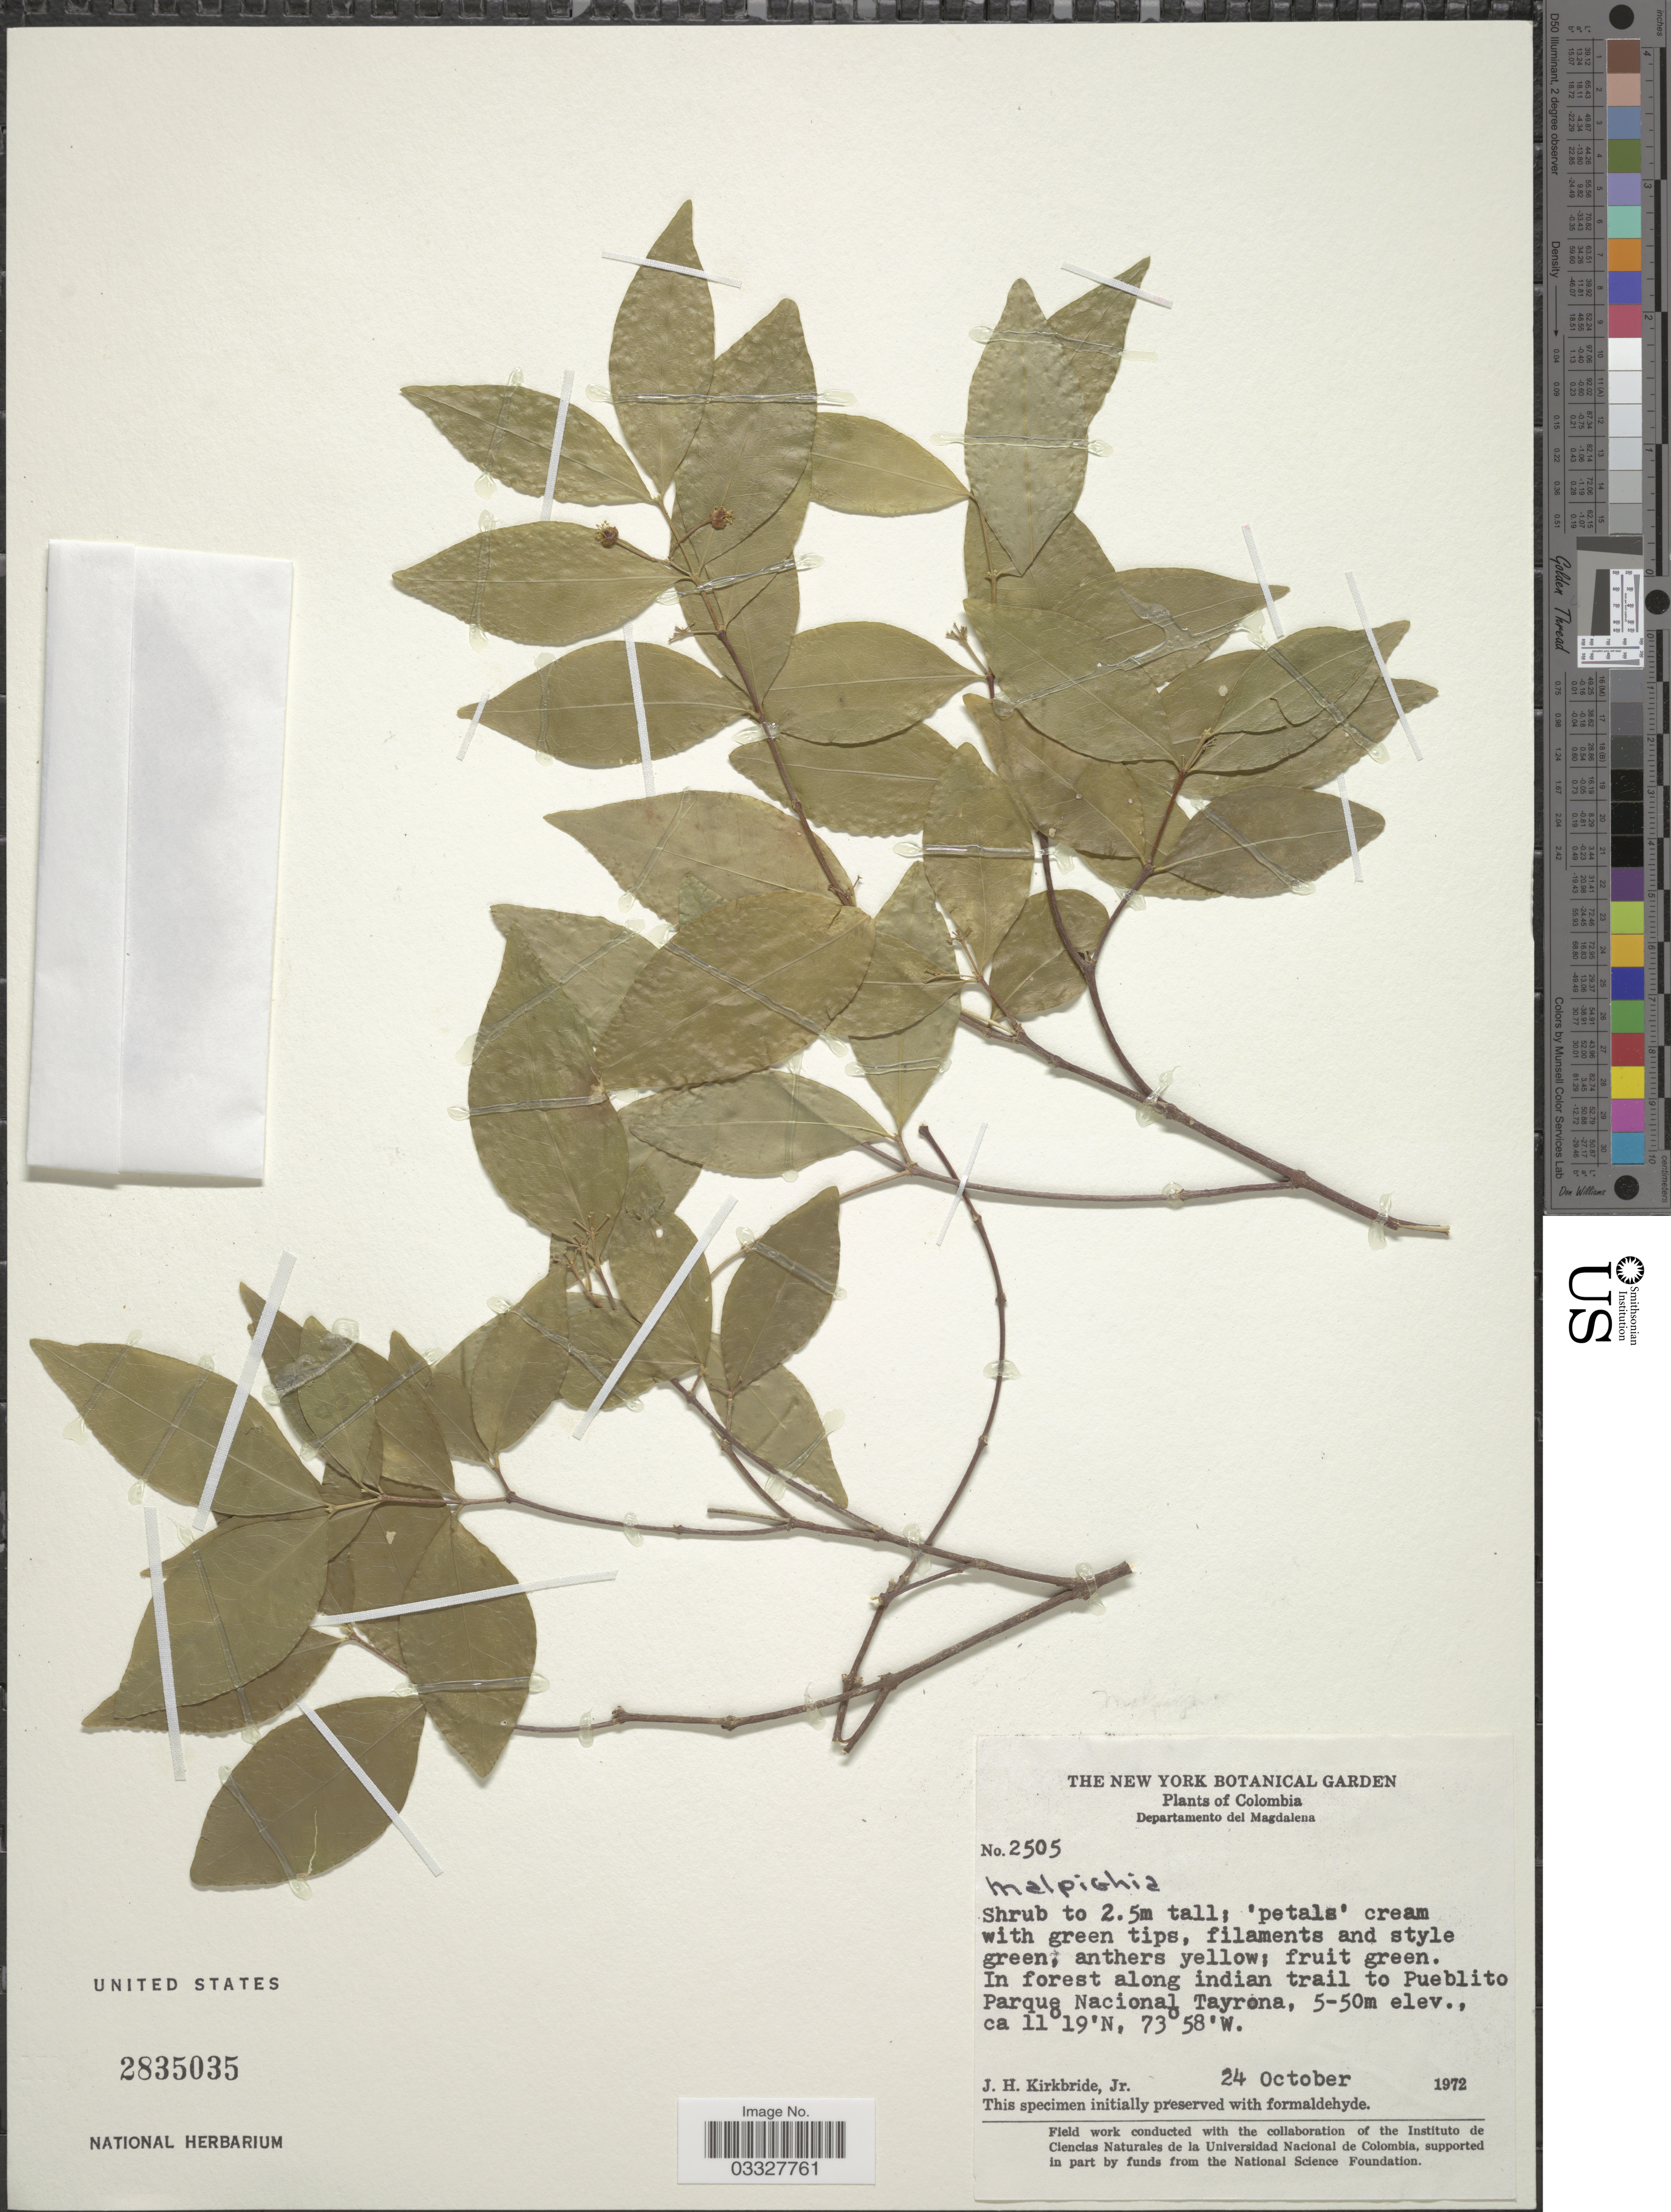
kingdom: Plantae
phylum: Tracheophyta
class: Magnoliopsida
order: Malpighiales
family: Malpighiaceae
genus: Malpighia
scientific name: Malpighia sp.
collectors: J. H. Kirkbride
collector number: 2505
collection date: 1972-10-24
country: Colombia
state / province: Magdalena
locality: Departamento del Magdalena. In forest along indian trail to Pueblito, Parque Nacional Tayrona.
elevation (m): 5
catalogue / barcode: US 2835035